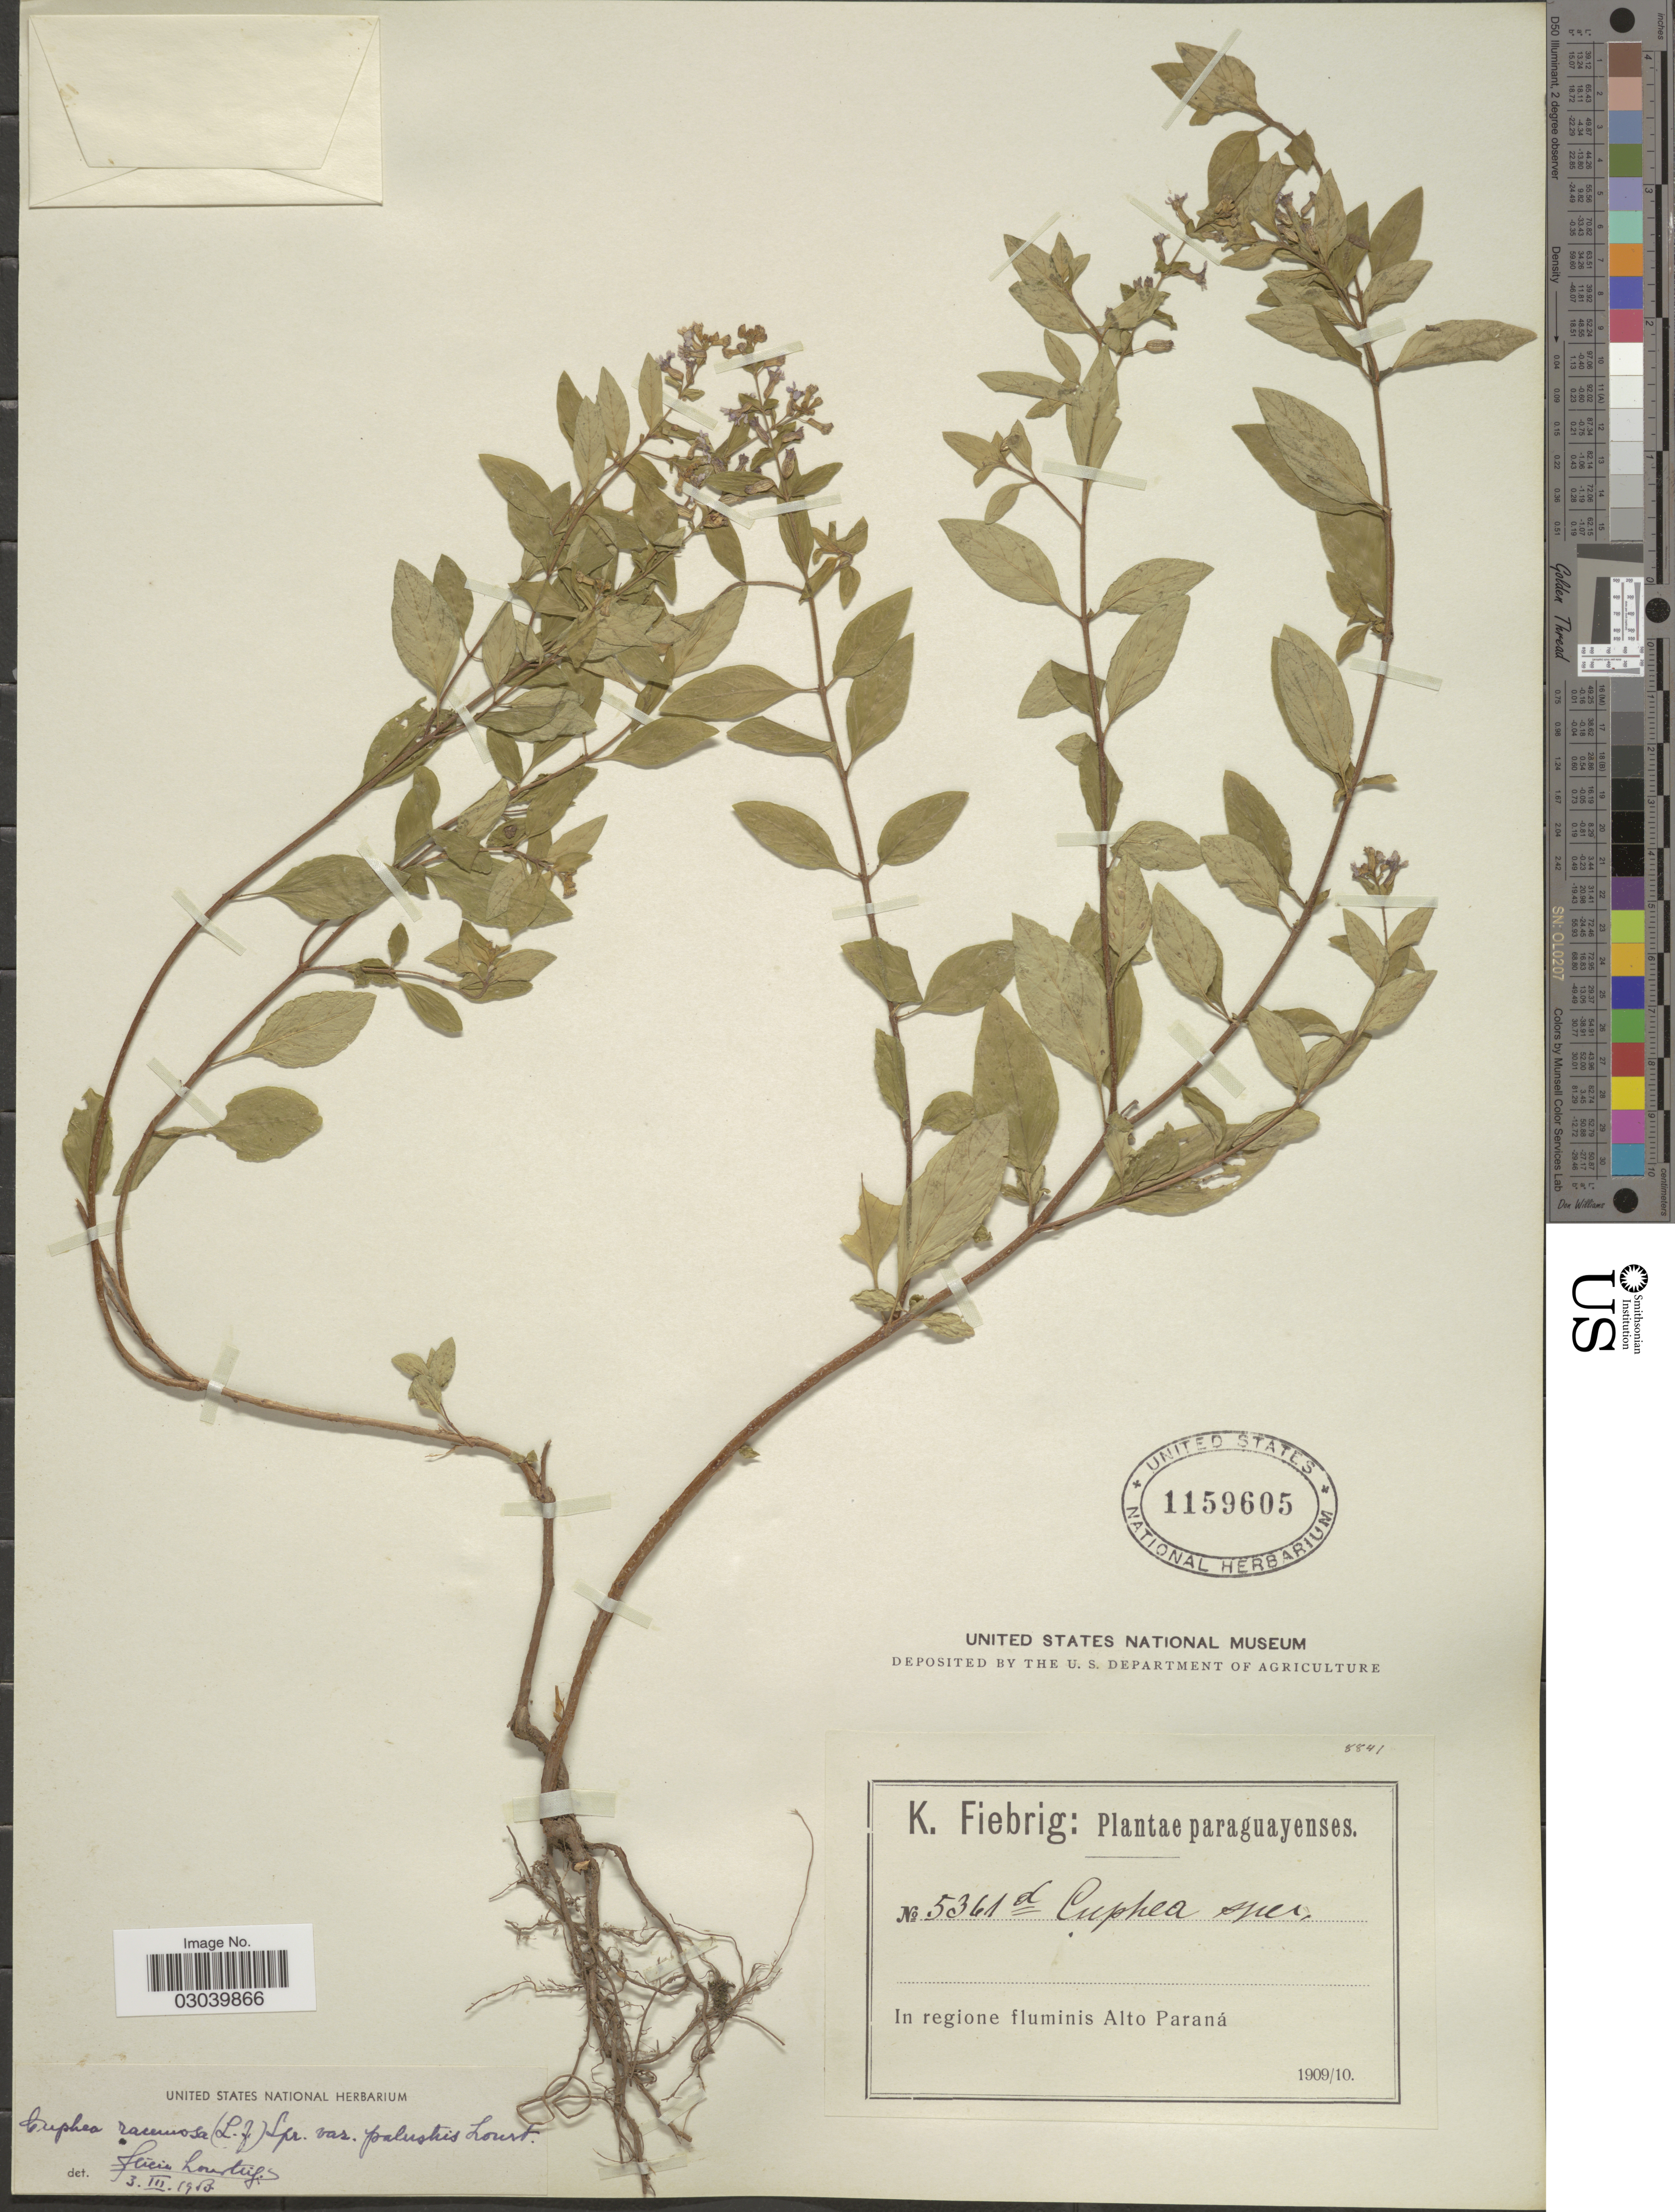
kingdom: Plantae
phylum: Tracheophyta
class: Magnoliopsida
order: Myrtales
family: Lythraceae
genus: Cuphea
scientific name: Cuphea racemosa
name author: (L. f.) Spreng.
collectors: K. Fiebrig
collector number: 5361d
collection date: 1909/1910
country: Paraguay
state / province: Alto Parana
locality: In regione fluminis Alto Paraná.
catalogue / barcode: US 1159605